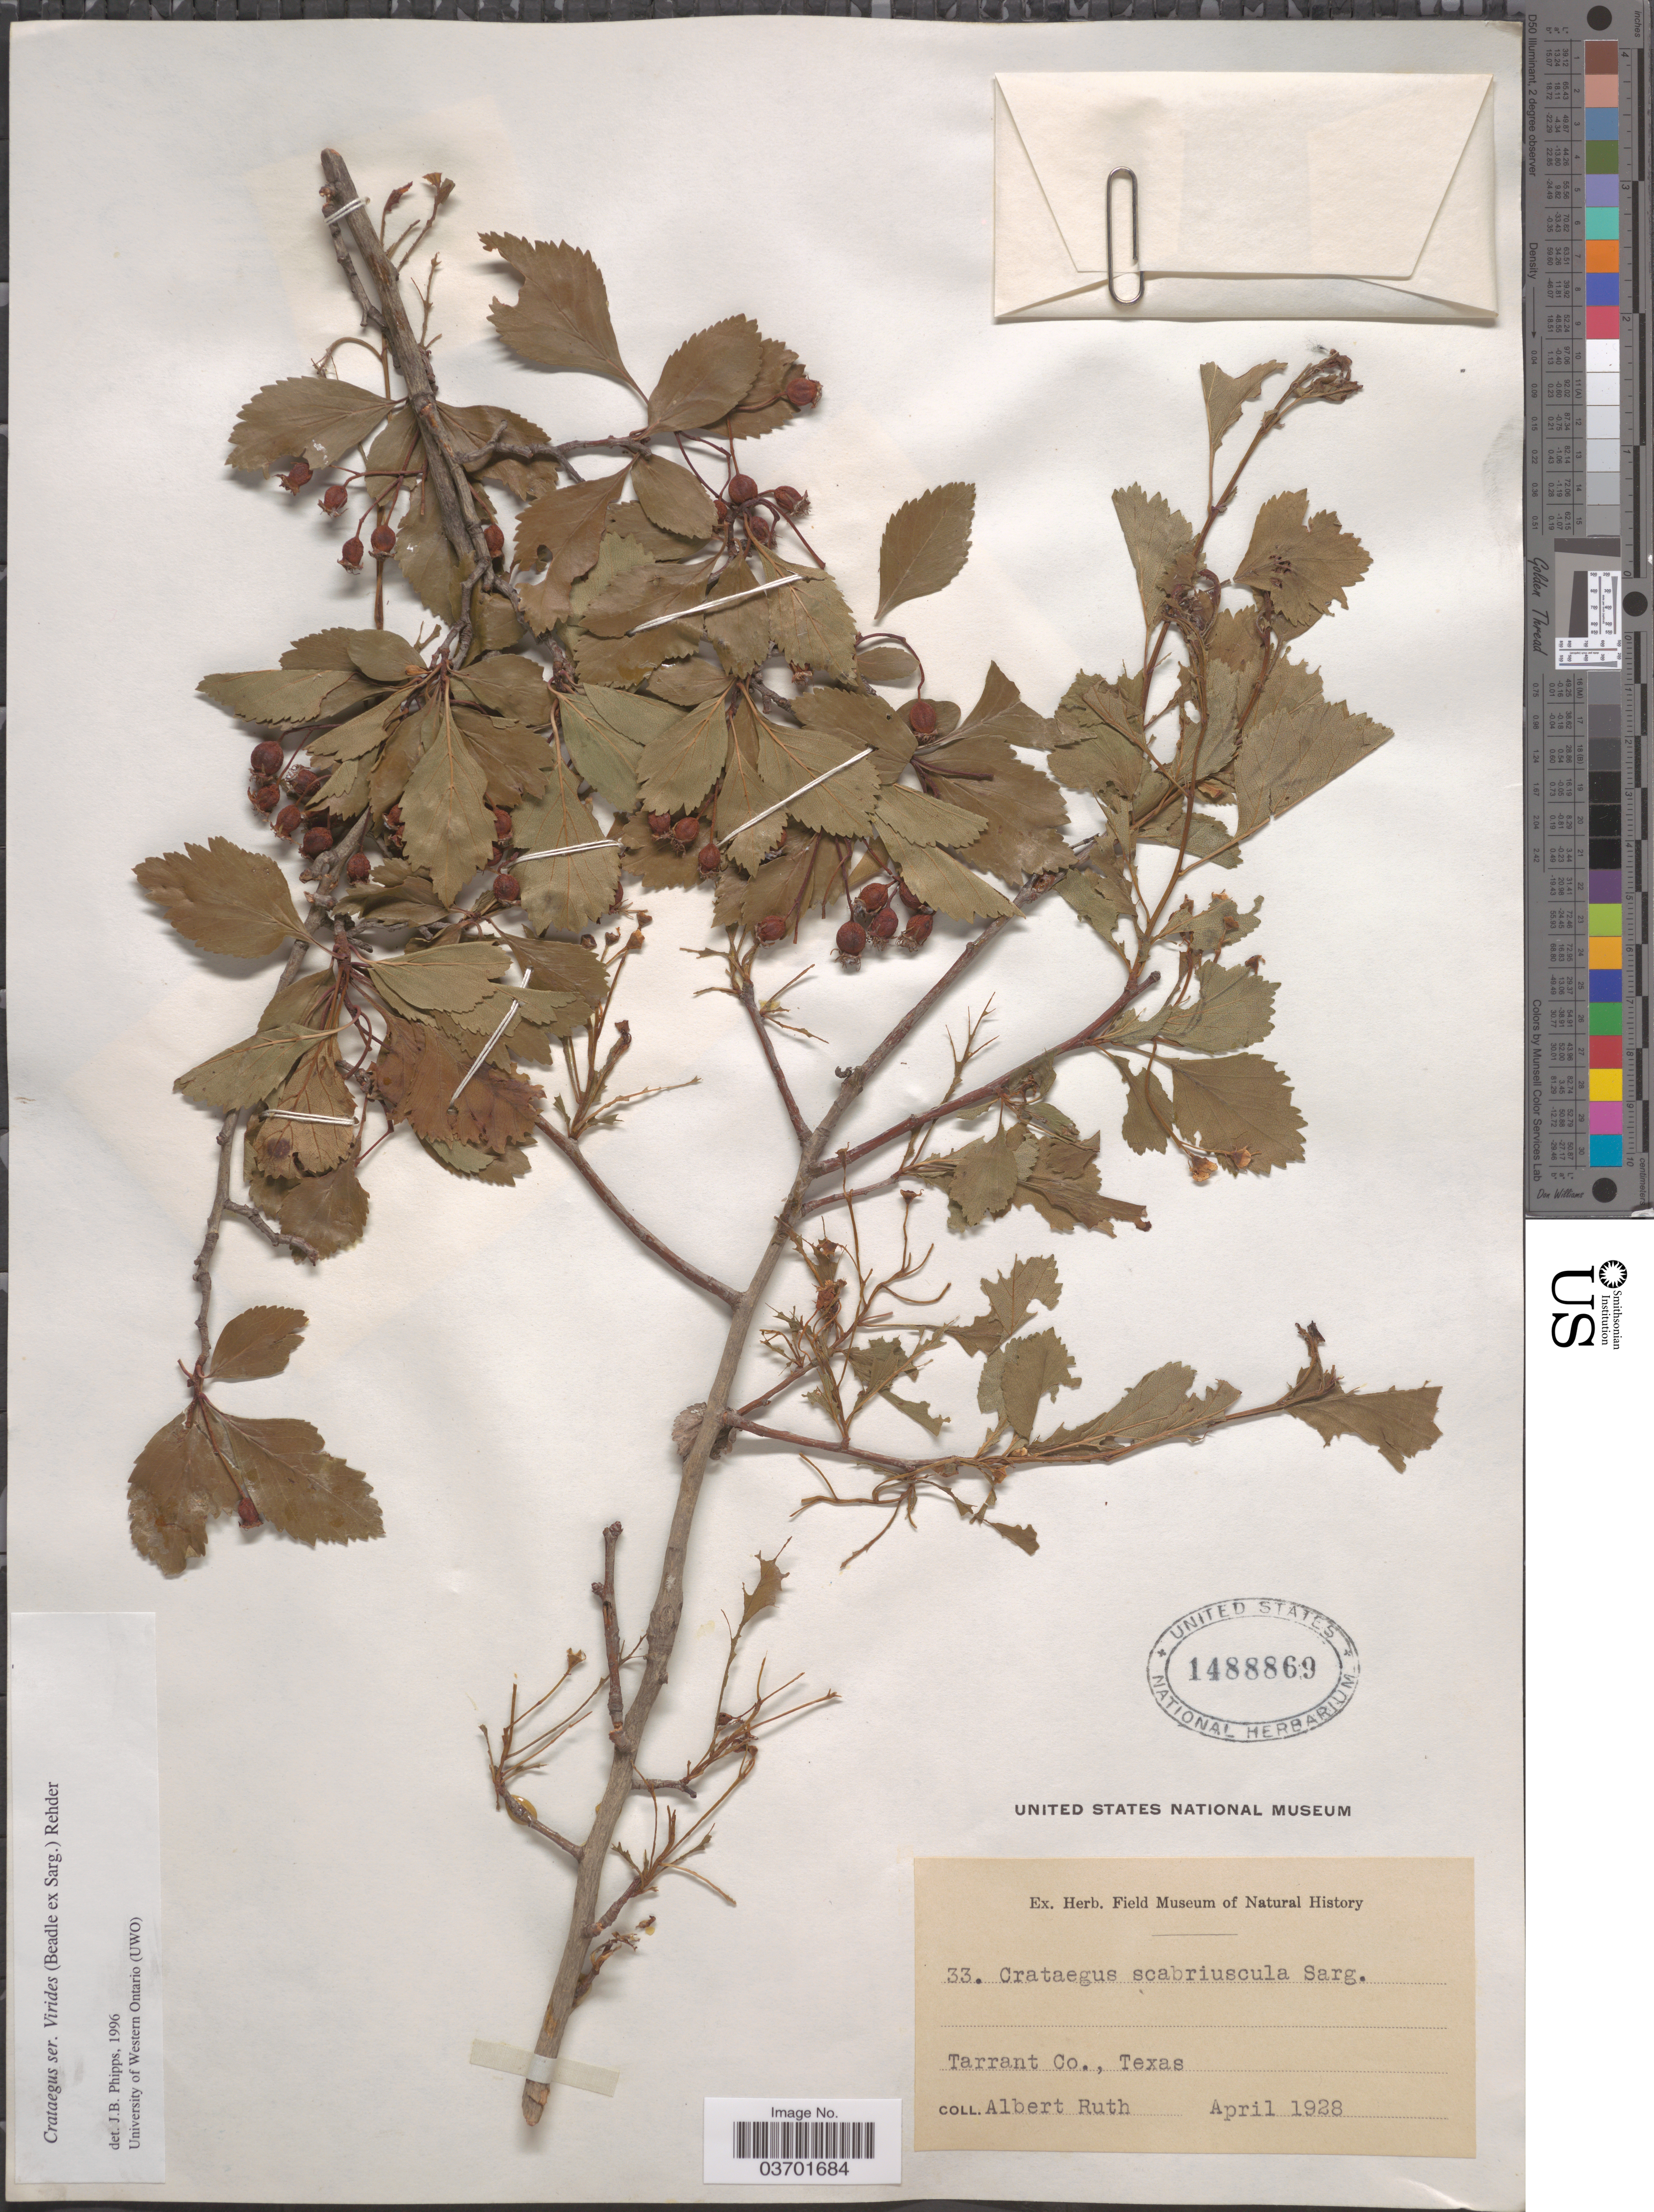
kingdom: Plantae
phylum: Tracheophyta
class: Magnoliopsida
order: Rosales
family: Rosaceae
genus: Crataegus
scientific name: Crataegus scabrida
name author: Sarg.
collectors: A. Ruth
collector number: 33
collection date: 1928-04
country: United States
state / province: Texas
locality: Tarrant Co.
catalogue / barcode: US 1488869